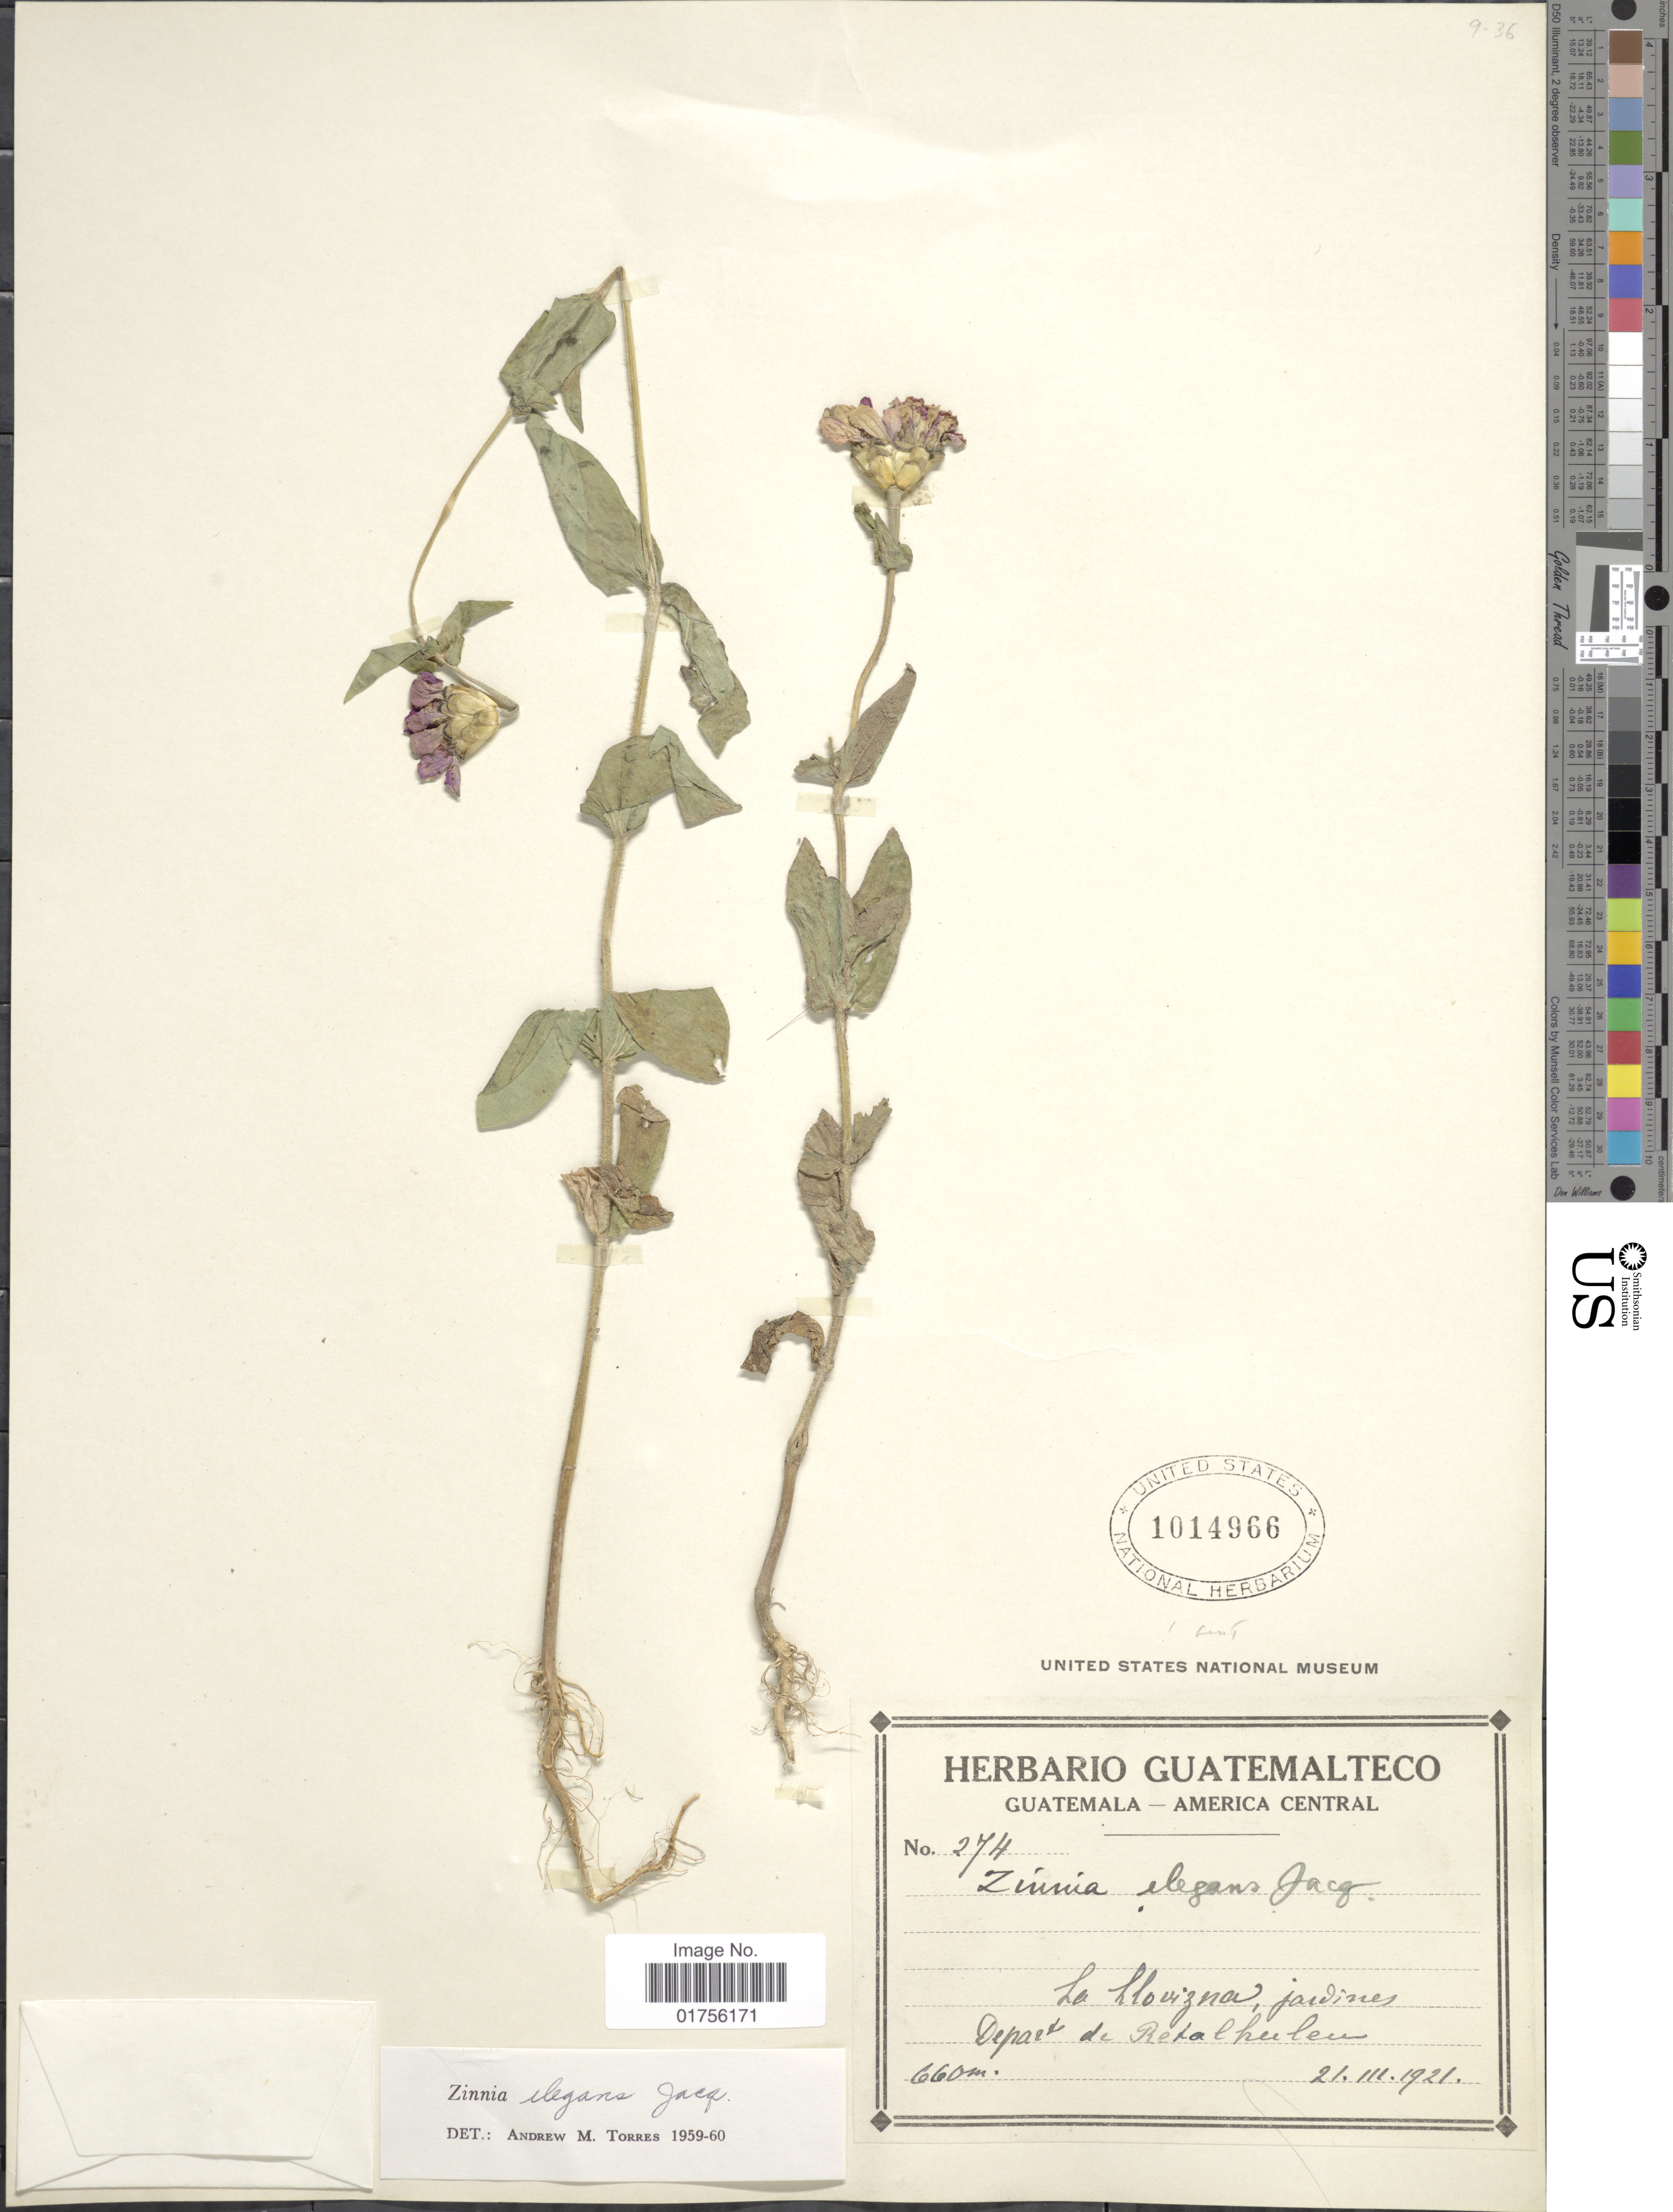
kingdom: Plantae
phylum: Tracheophyta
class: Magnoliopsida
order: Asterales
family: Asteraceae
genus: Zinnia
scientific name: Zinnia elegans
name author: Jacq.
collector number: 274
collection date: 1921-03-21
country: Guatemala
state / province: Retalhuleu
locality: Guatemalteco, Guatemala, America Central, la Llovizna, jarvines, Depart. de Retalhuleu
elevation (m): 660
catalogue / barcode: US 1014966